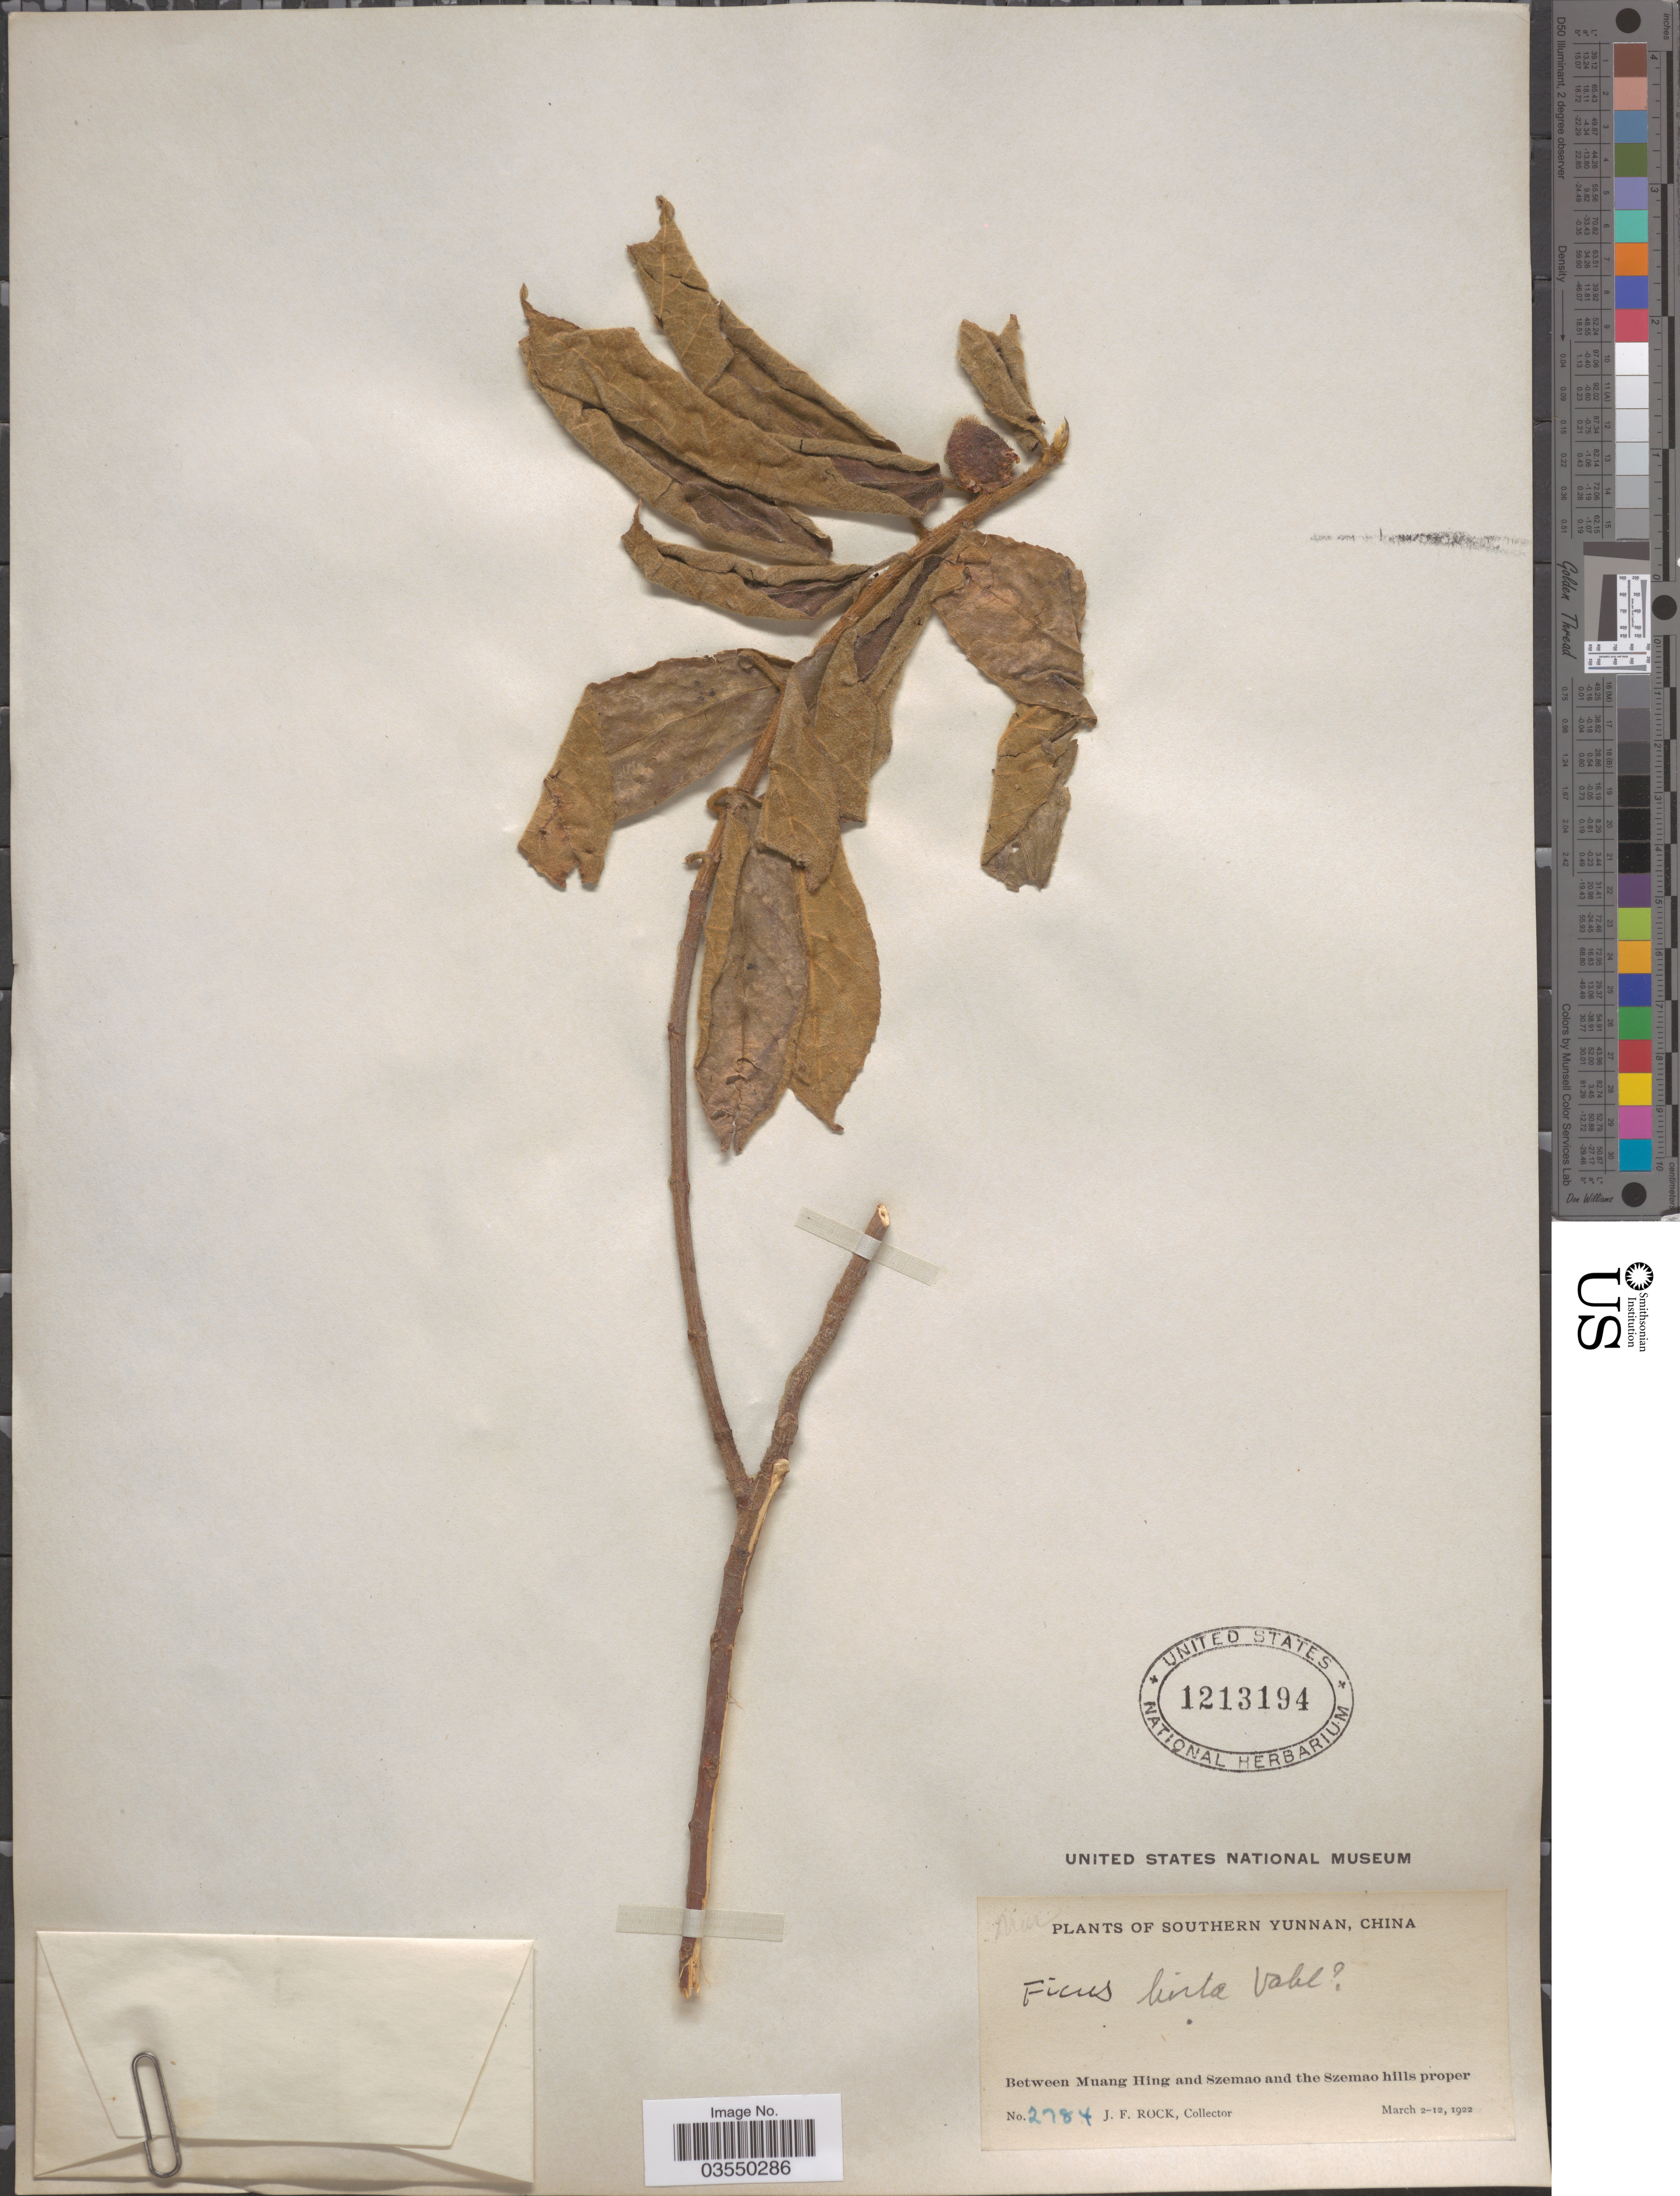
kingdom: Plantae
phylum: Tracheophyta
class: Magnoliopsida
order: Rosales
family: Moraceae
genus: Ficus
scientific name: Ficus hirta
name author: Vahl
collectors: J. Rock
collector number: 2784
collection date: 1922-03-02/1922-03-12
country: China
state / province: Yunnan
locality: Southern Yunnan. Between Muang Hing and Szemao and the Szemao hills proper.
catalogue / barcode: US 1213194